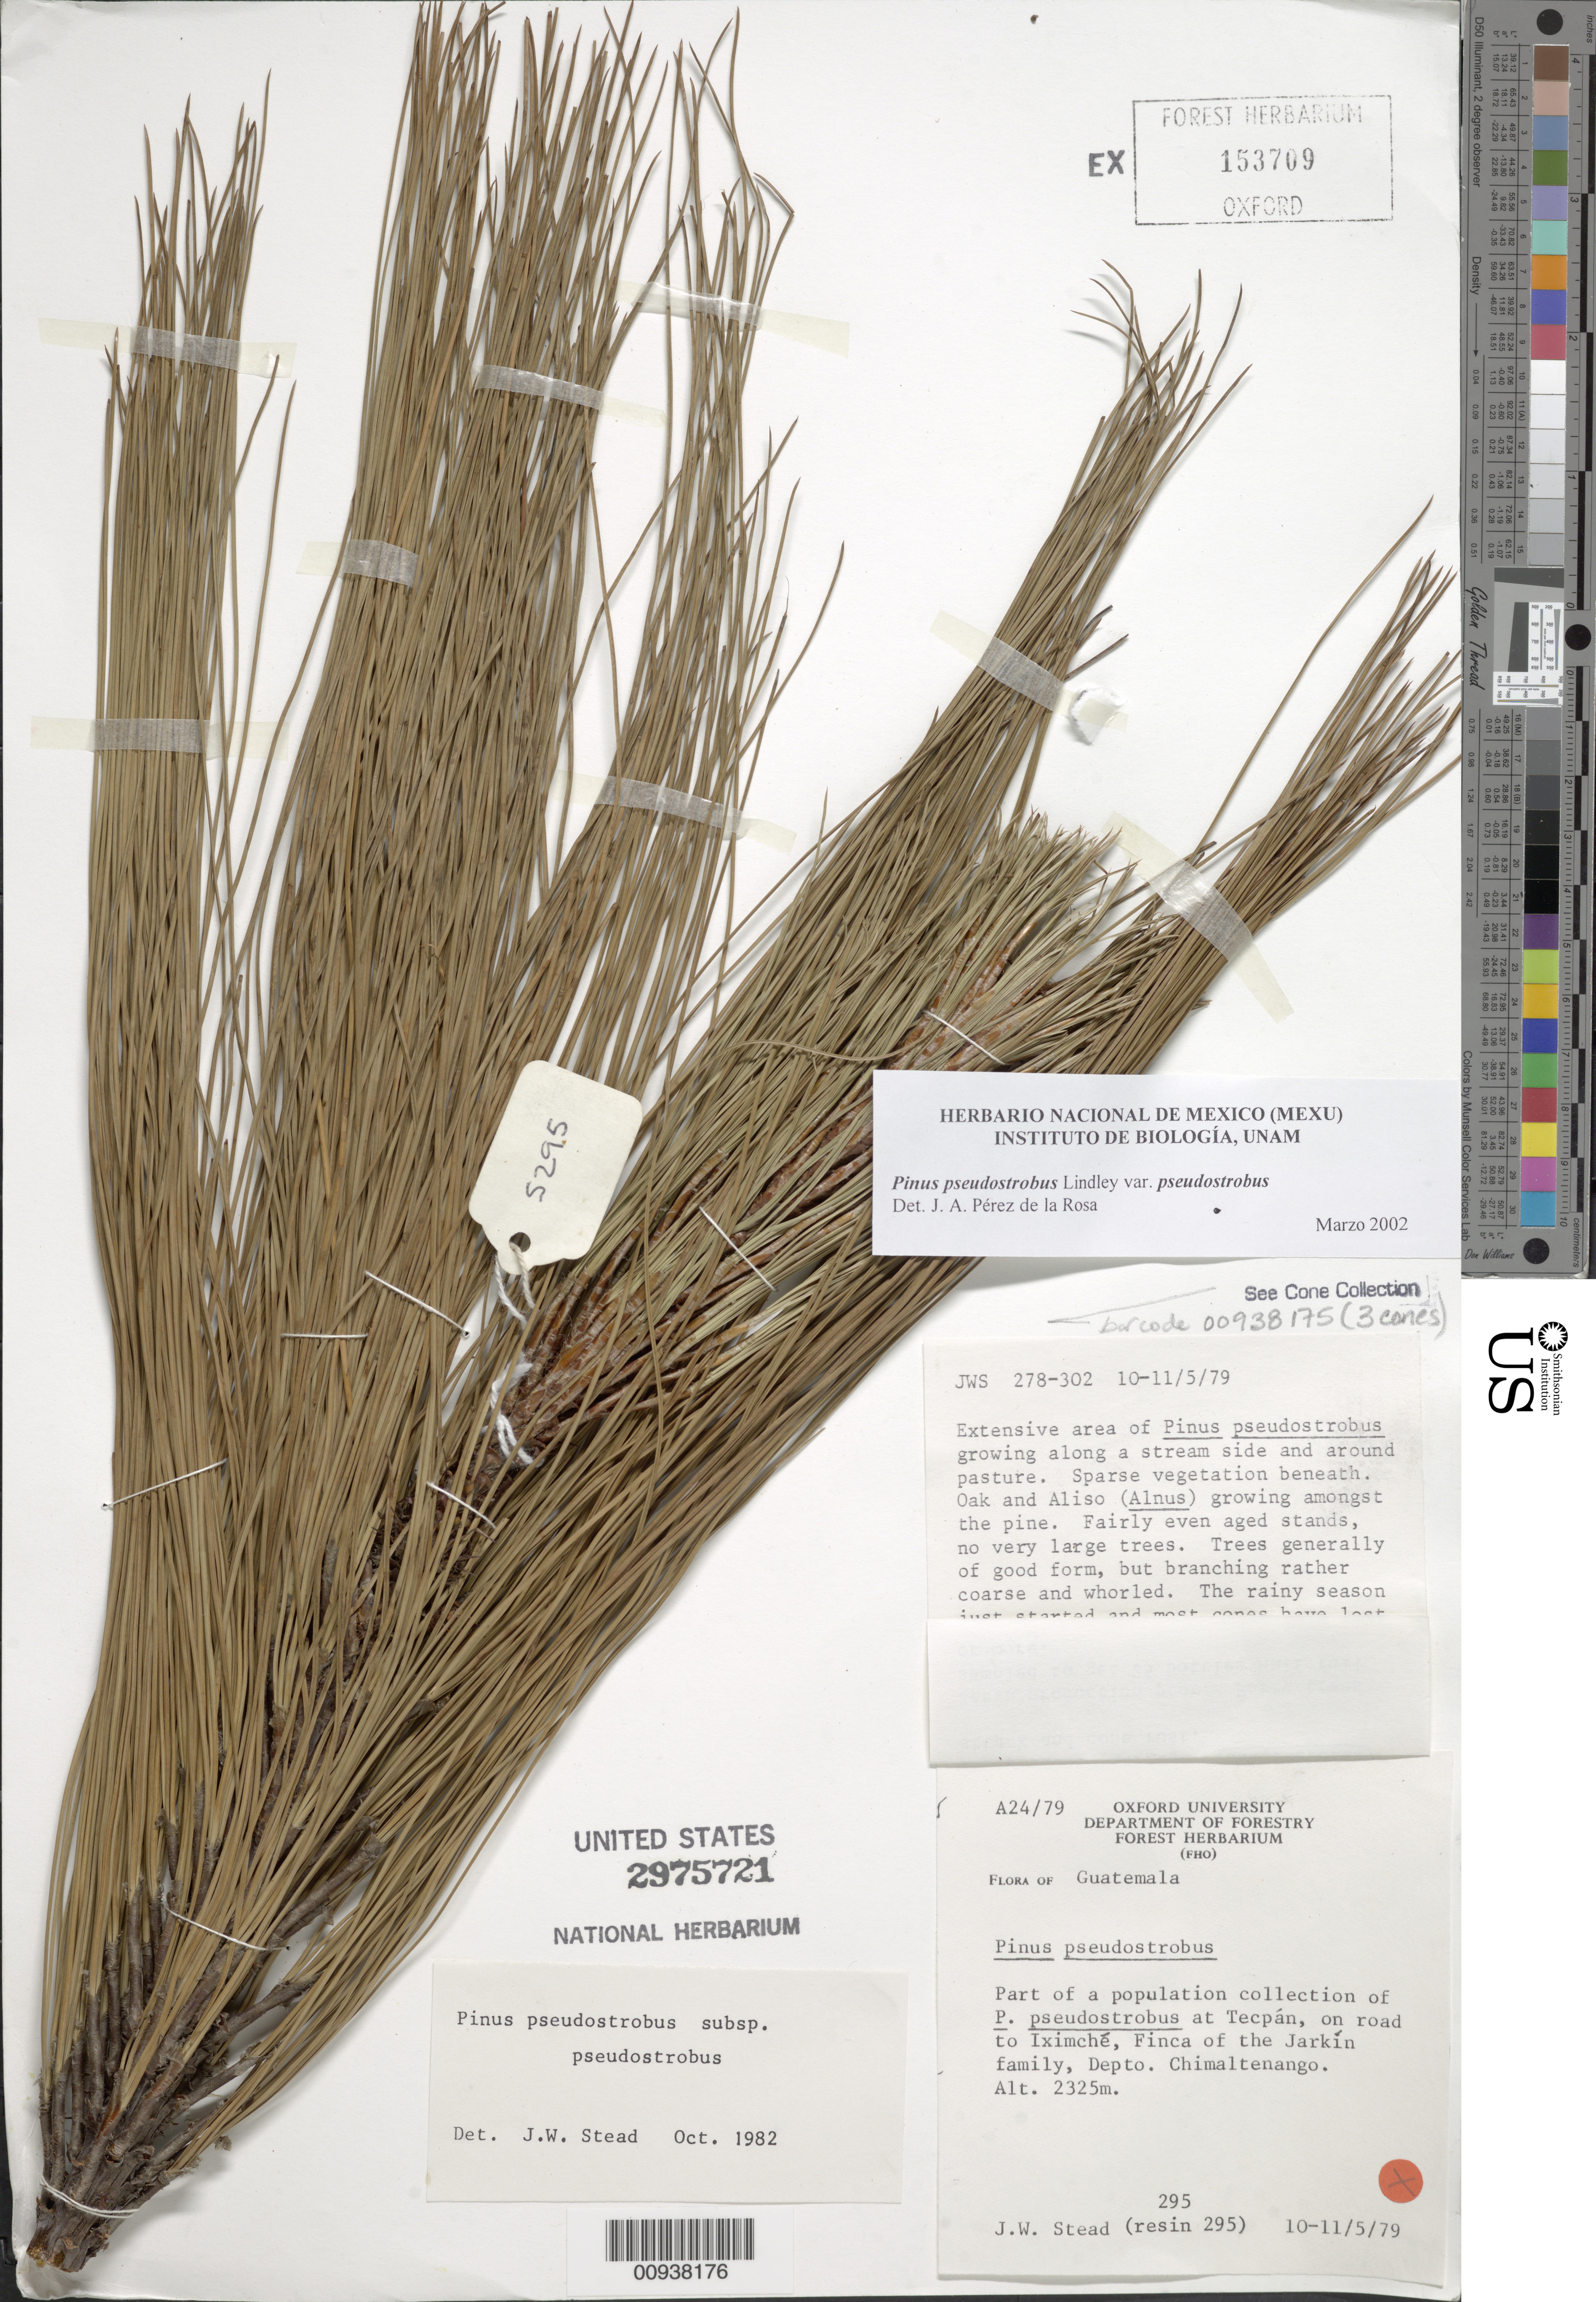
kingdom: Plantae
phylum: Tracheophyta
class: Pinopsida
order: Pinales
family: Pinaceae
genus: Pinus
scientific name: Pinus pseudostrobus var. pseudostrobus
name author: Lindl.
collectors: J. Stead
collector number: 295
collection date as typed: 10 May 1979 to 11 May 1979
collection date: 1979-05-10/1979-05-11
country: Guatemala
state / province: Chimaltenango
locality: At Tecpán, on road to Iximché, Finca of the Jarkín family.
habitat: Growing along a stream side and around pasture. Sparse vegetation beneath. Oak and Aliso (Alnus) growing amongst the pine.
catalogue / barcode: US 2975721